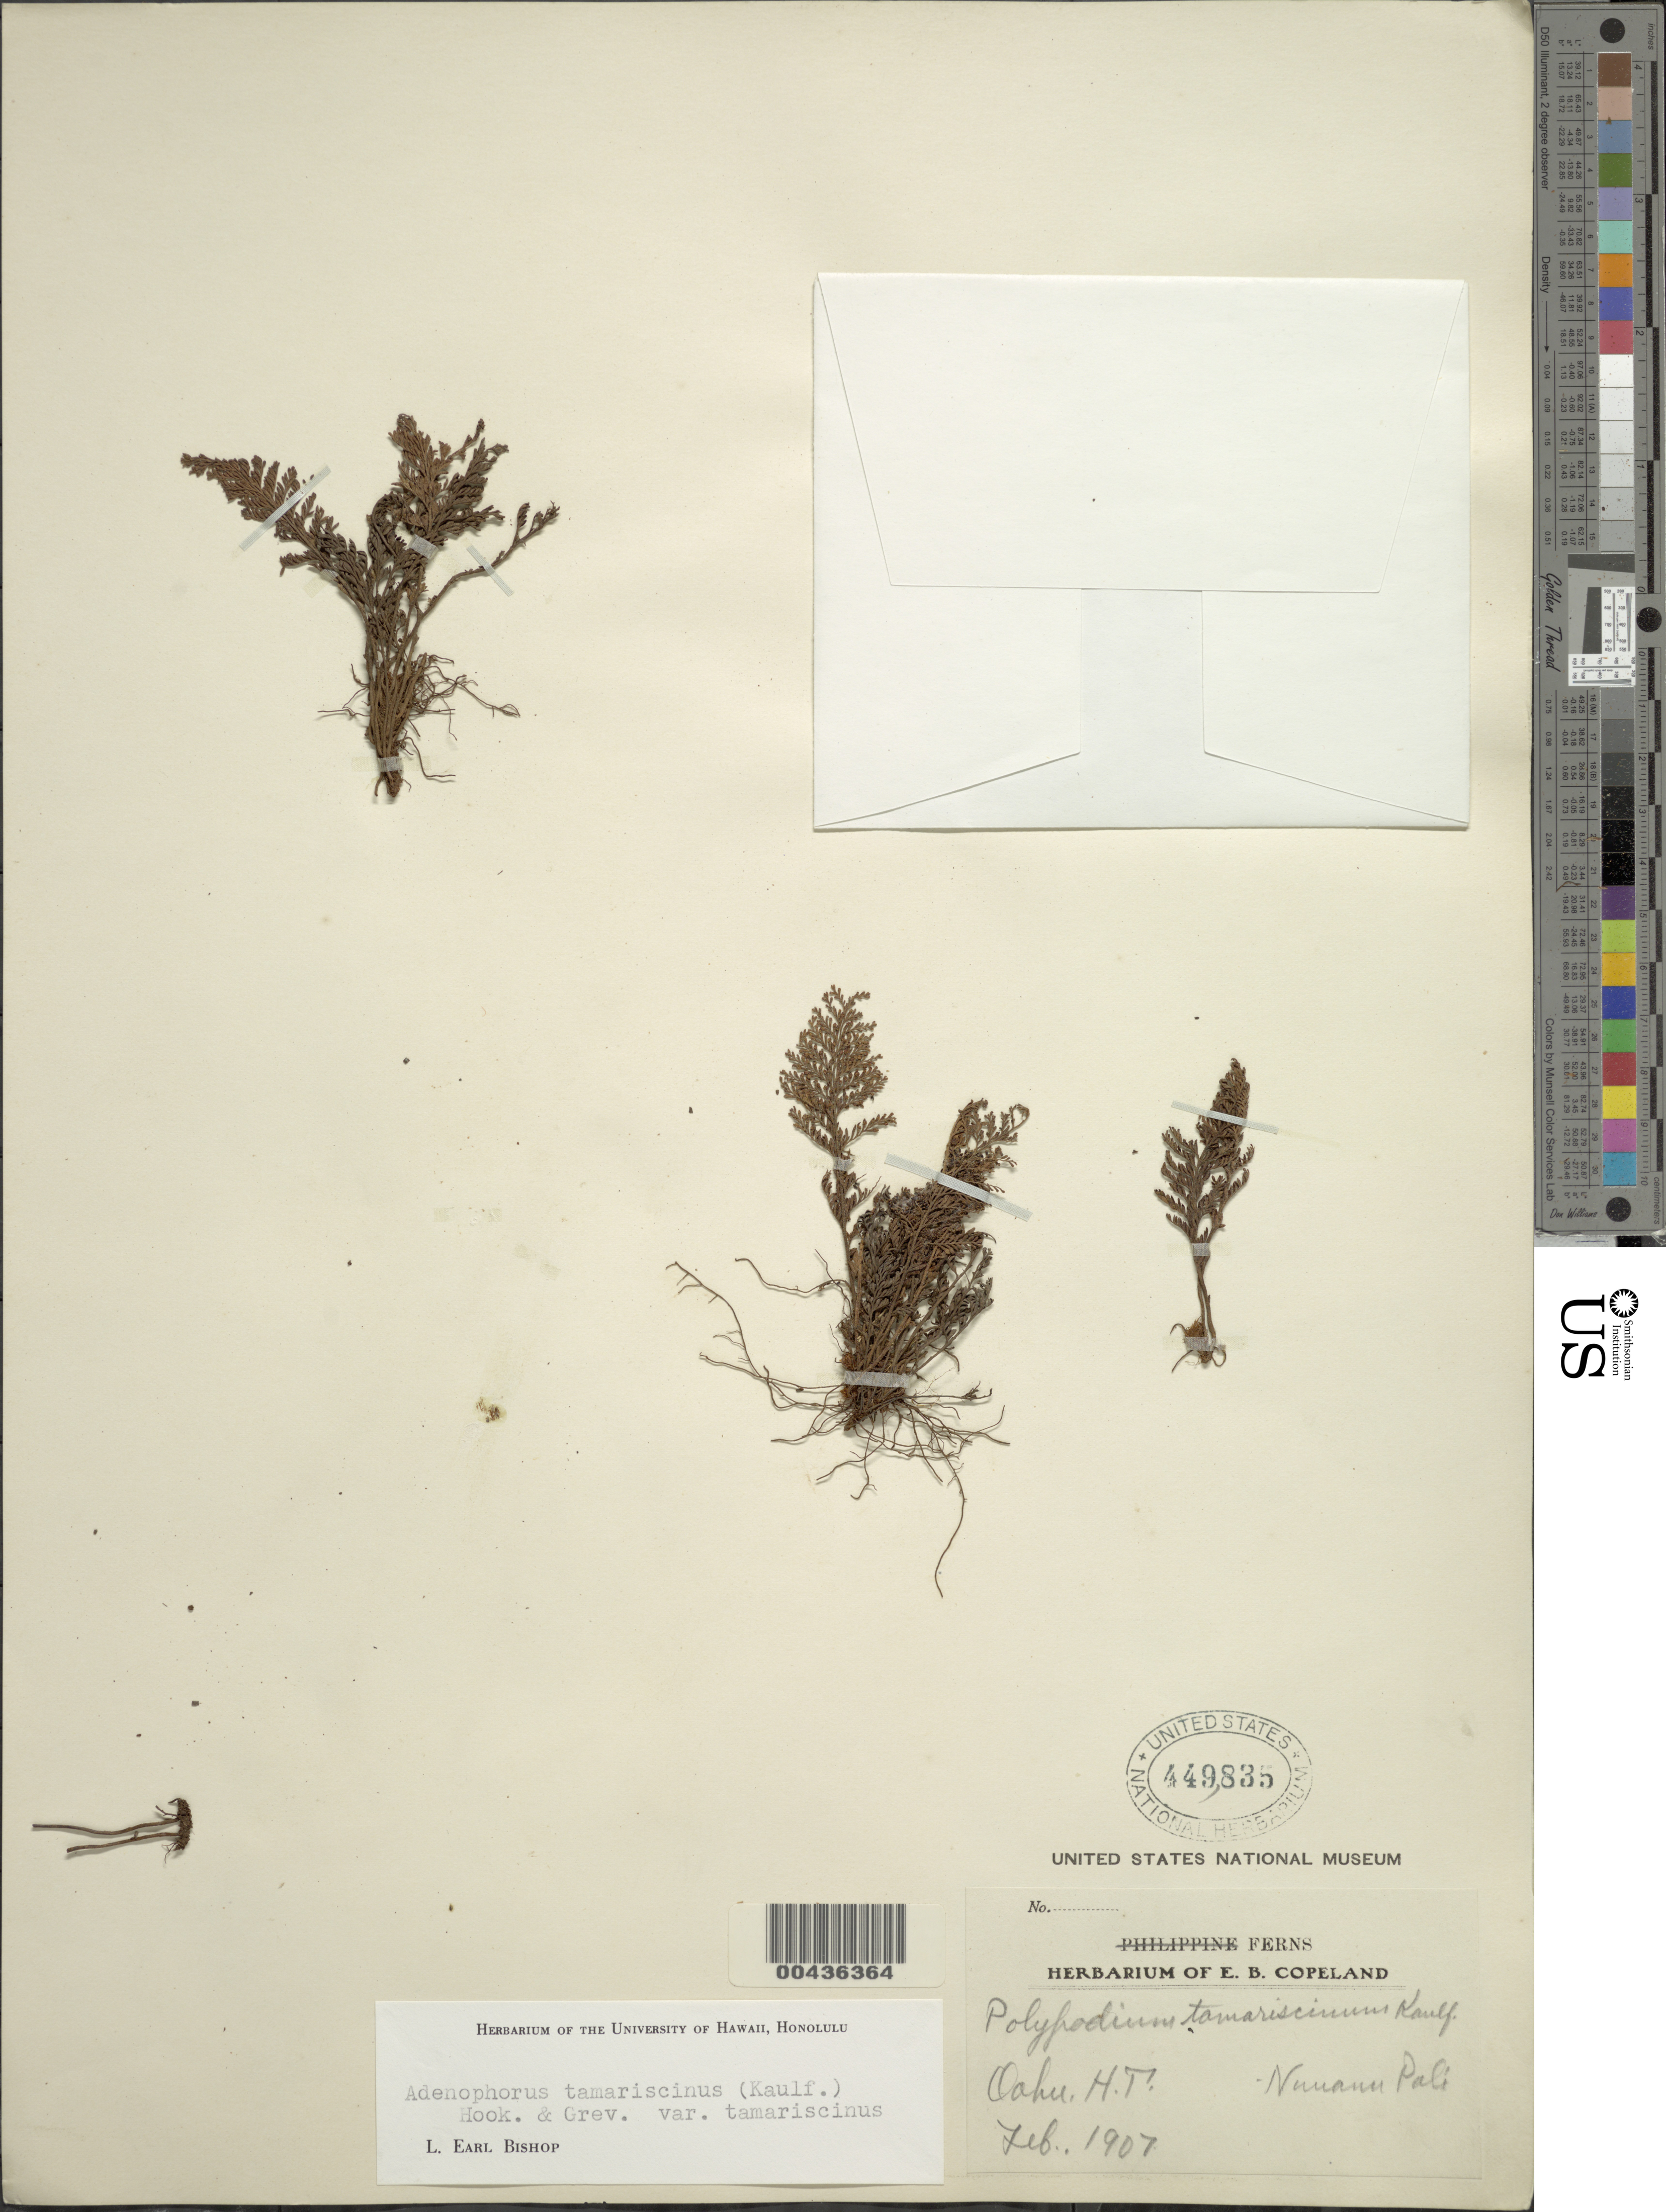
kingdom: Plantae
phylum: Tracheophyta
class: Polypodiopsida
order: Polypodiales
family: Polypodiaceae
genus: Adenophorus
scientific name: Adenophorus tamariscinus var. tamariscinus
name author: Hook. & Grev.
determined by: Bishop, L. E.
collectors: E. B. Copeland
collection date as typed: Feb 1907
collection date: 1907-02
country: United States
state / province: Hawaii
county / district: Honolulu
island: Oahu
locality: Nuuanu Pali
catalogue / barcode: US 449835